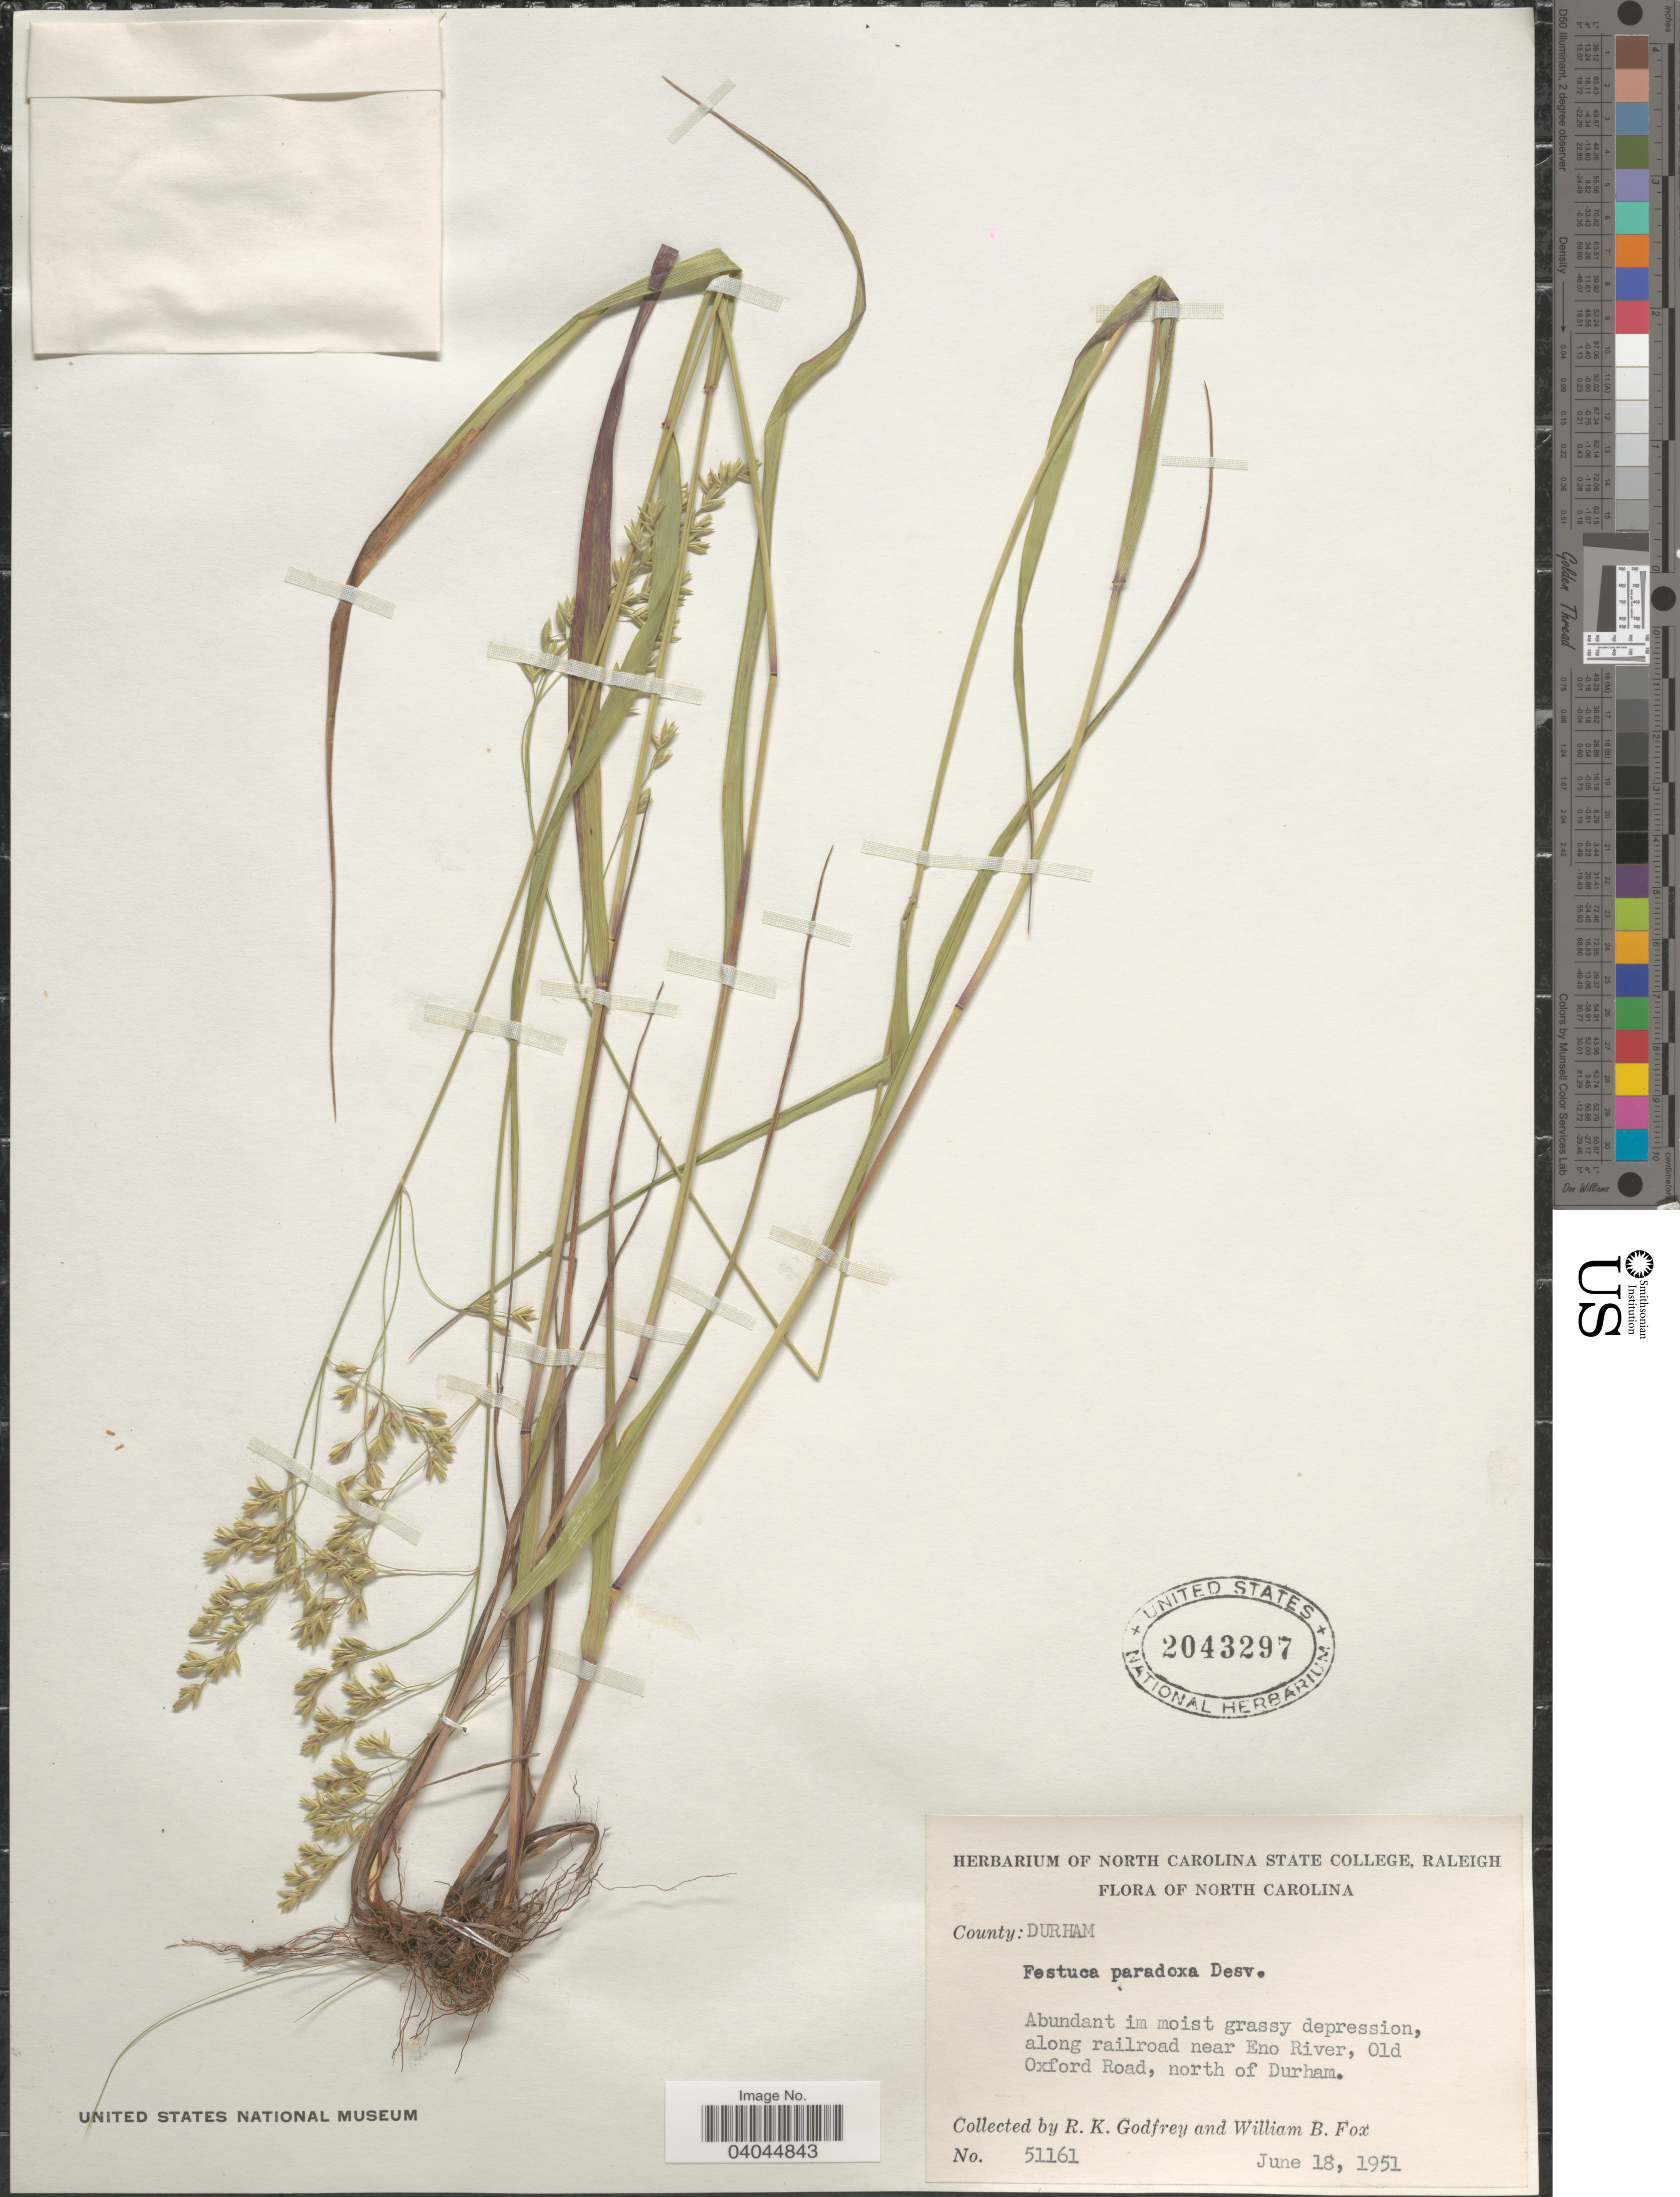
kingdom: Plantae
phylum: Tracheophyta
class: Liliopsida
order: Poales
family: Poaceae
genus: Festuca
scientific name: Festuca paradoxa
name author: Desv.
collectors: R. K. Godfrey & W. B. Fox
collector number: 51161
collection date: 1951-06-18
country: United States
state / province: North Carolina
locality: County; Durham. Abundant in moist grassy depression, along railroad near Eno River, Old Oxford Road, north of Durham.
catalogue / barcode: US 2043297